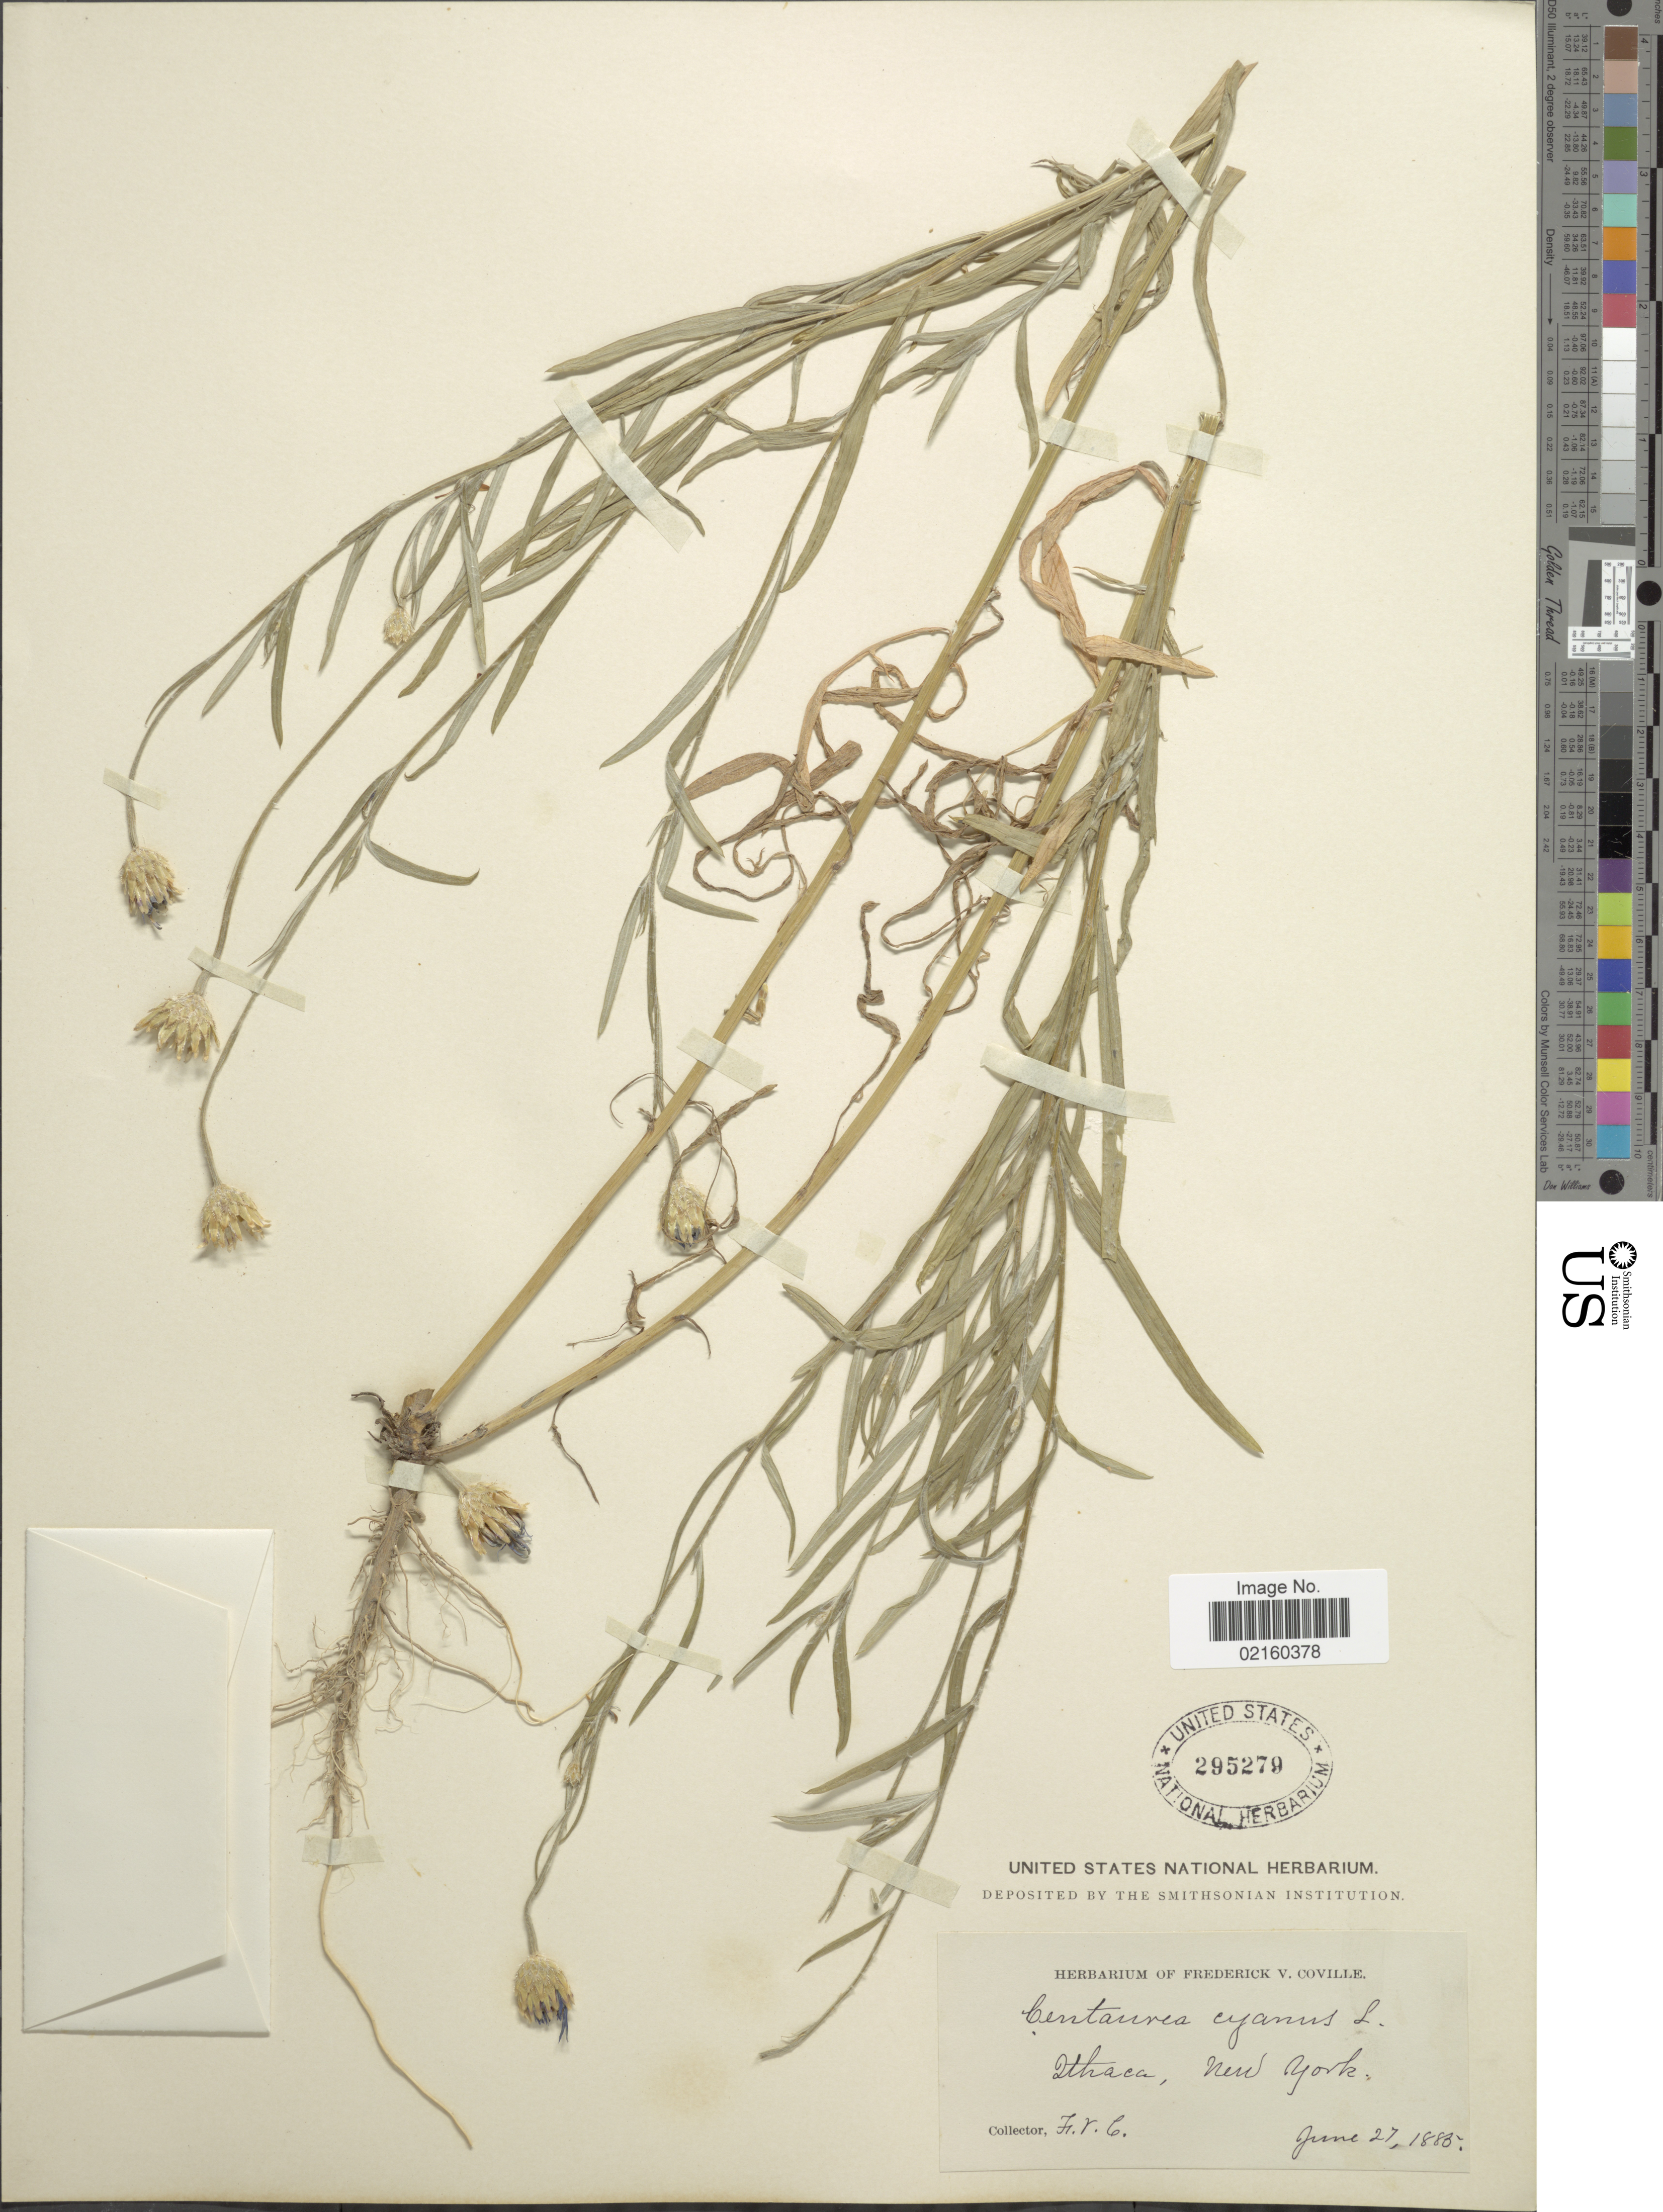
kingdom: Plantae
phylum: Tracheophyta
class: Magnoliopsida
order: Asterales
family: Asteraceae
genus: Centaurea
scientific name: Centaurea cyanus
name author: L.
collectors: F. V. Coville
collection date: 1885-06-27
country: United States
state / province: New York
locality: Ithaca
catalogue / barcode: US 295279